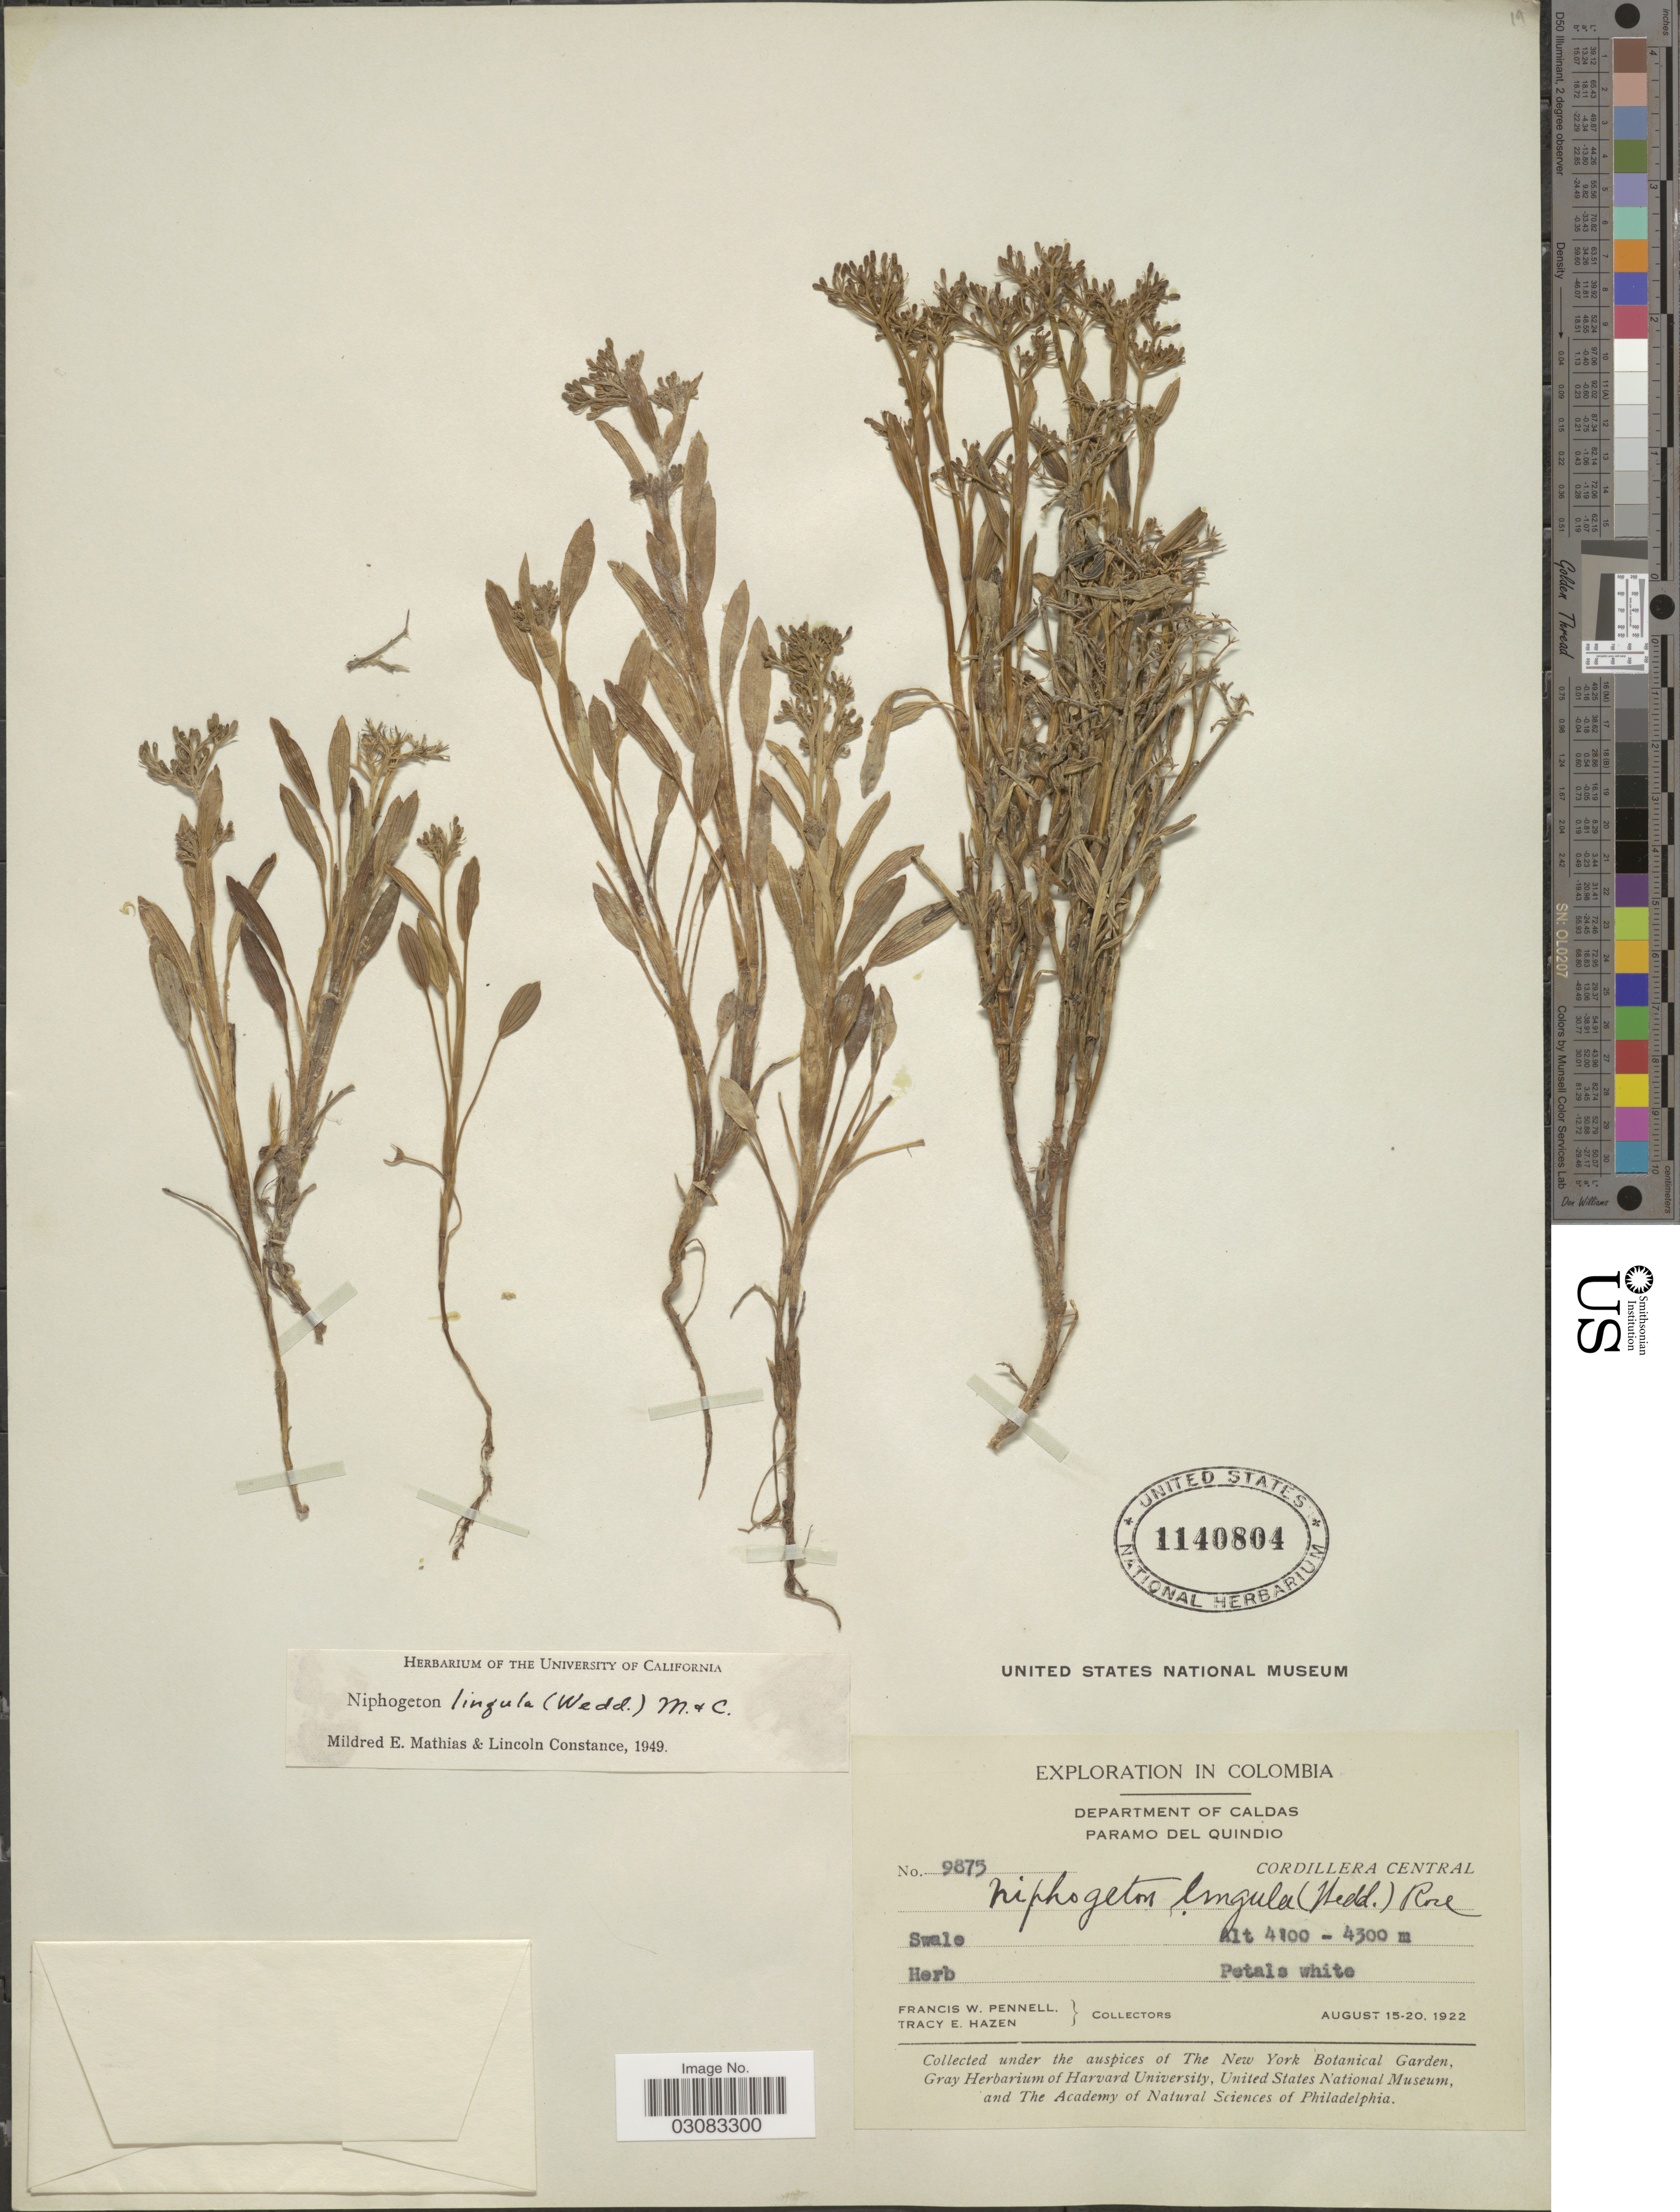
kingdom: Plantae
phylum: Tracheophyta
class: Magnoliopsida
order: Apiales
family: Apiaceae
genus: Niphogeton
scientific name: Niphogeton lingula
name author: (Wedd.) Mathias & Constance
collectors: F. W. Pennell & T. E. Hazen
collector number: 9875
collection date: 1922-08-15/1922-08-20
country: Colombia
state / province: Caldas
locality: Department of Caldas. Paramo del Quindio. Cordillera Central.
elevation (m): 4100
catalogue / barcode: US 1140804